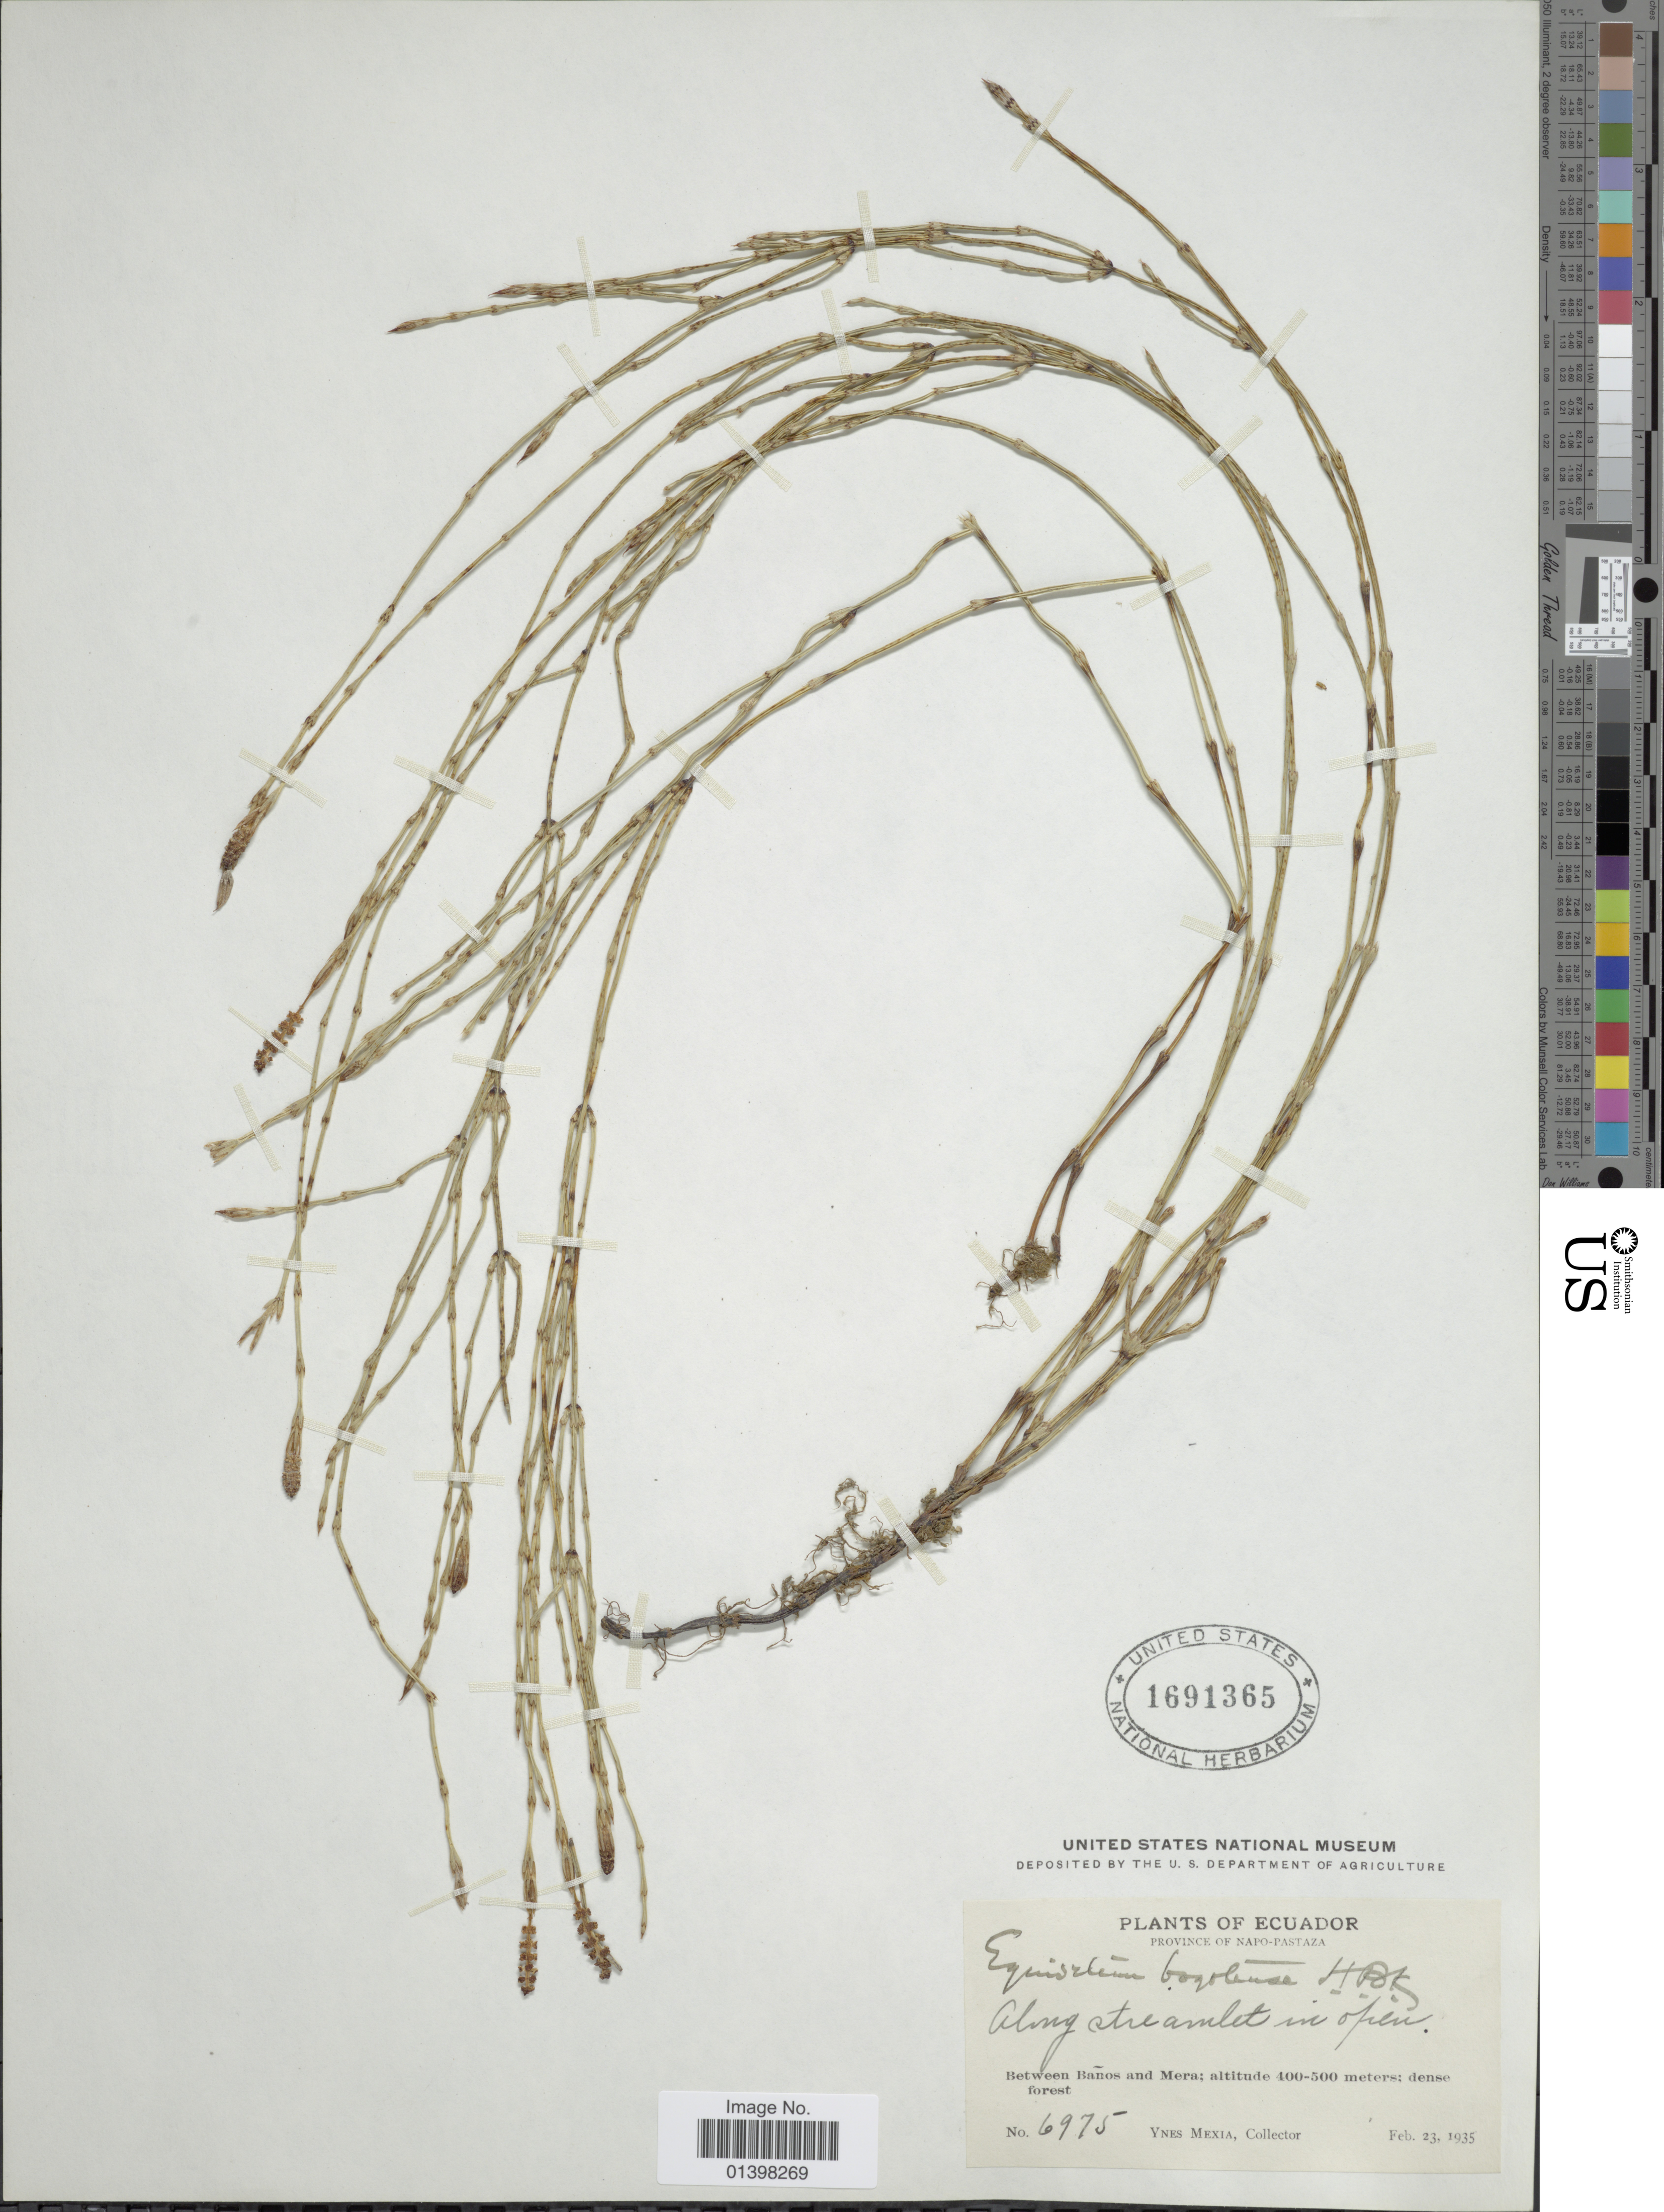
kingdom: Plantae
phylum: Tracheophyta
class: Polypodiopsida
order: Equisetales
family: Equisetaceae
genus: Equisetum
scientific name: Equisetum bogotense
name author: Kunth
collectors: Y. Mexia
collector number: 6975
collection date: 1935-02-23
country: Ecuador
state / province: Napo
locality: Province of Napo-Pastaza, Between Baños and Mera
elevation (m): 400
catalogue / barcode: US 1691365